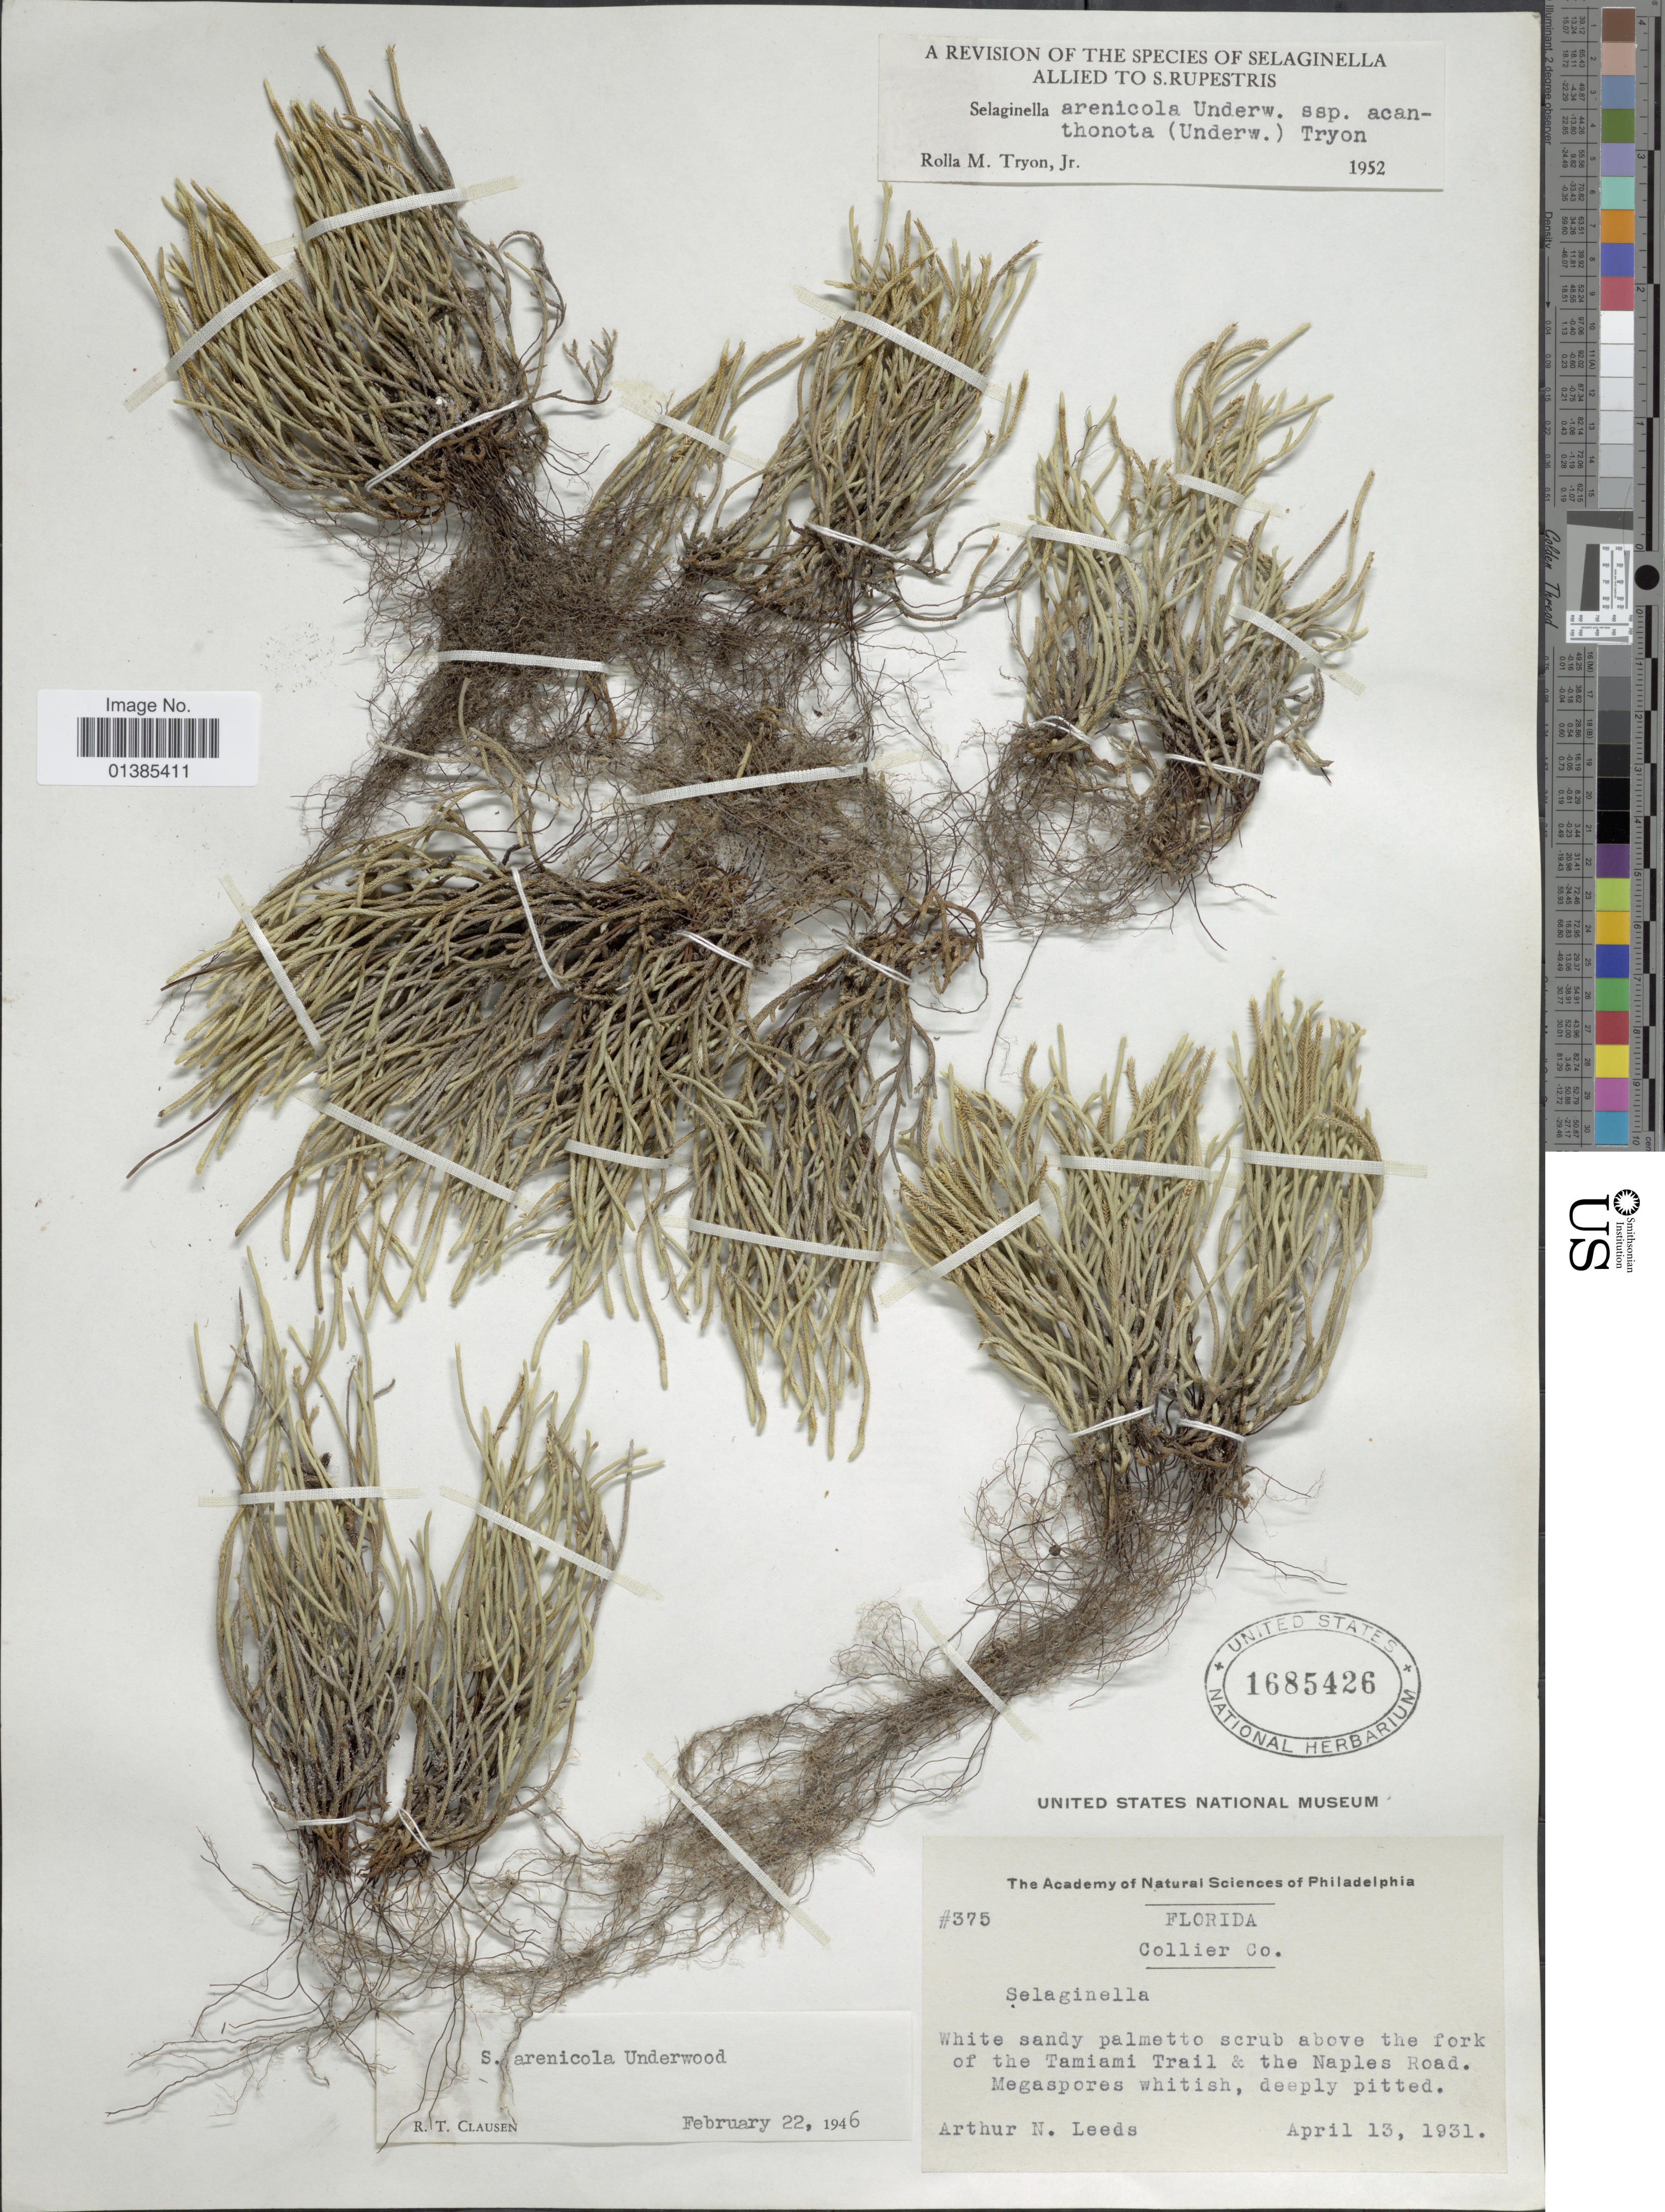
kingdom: Plantae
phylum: Tracheophyta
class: Lycopodiopsida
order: Selaginellales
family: Selaginellaceae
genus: Selaginella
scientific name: Selaginella arenicola subsp. acanthonota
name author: (Underw.) R.M. Tryon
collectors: A. N. Leeds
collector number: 375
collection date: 1931-04-13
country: United States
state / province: Florida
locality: Collier Co. White sandy palmetto scrub above the fork of the Tamiami Trail & the Naples Road.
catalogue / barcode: US 1685426